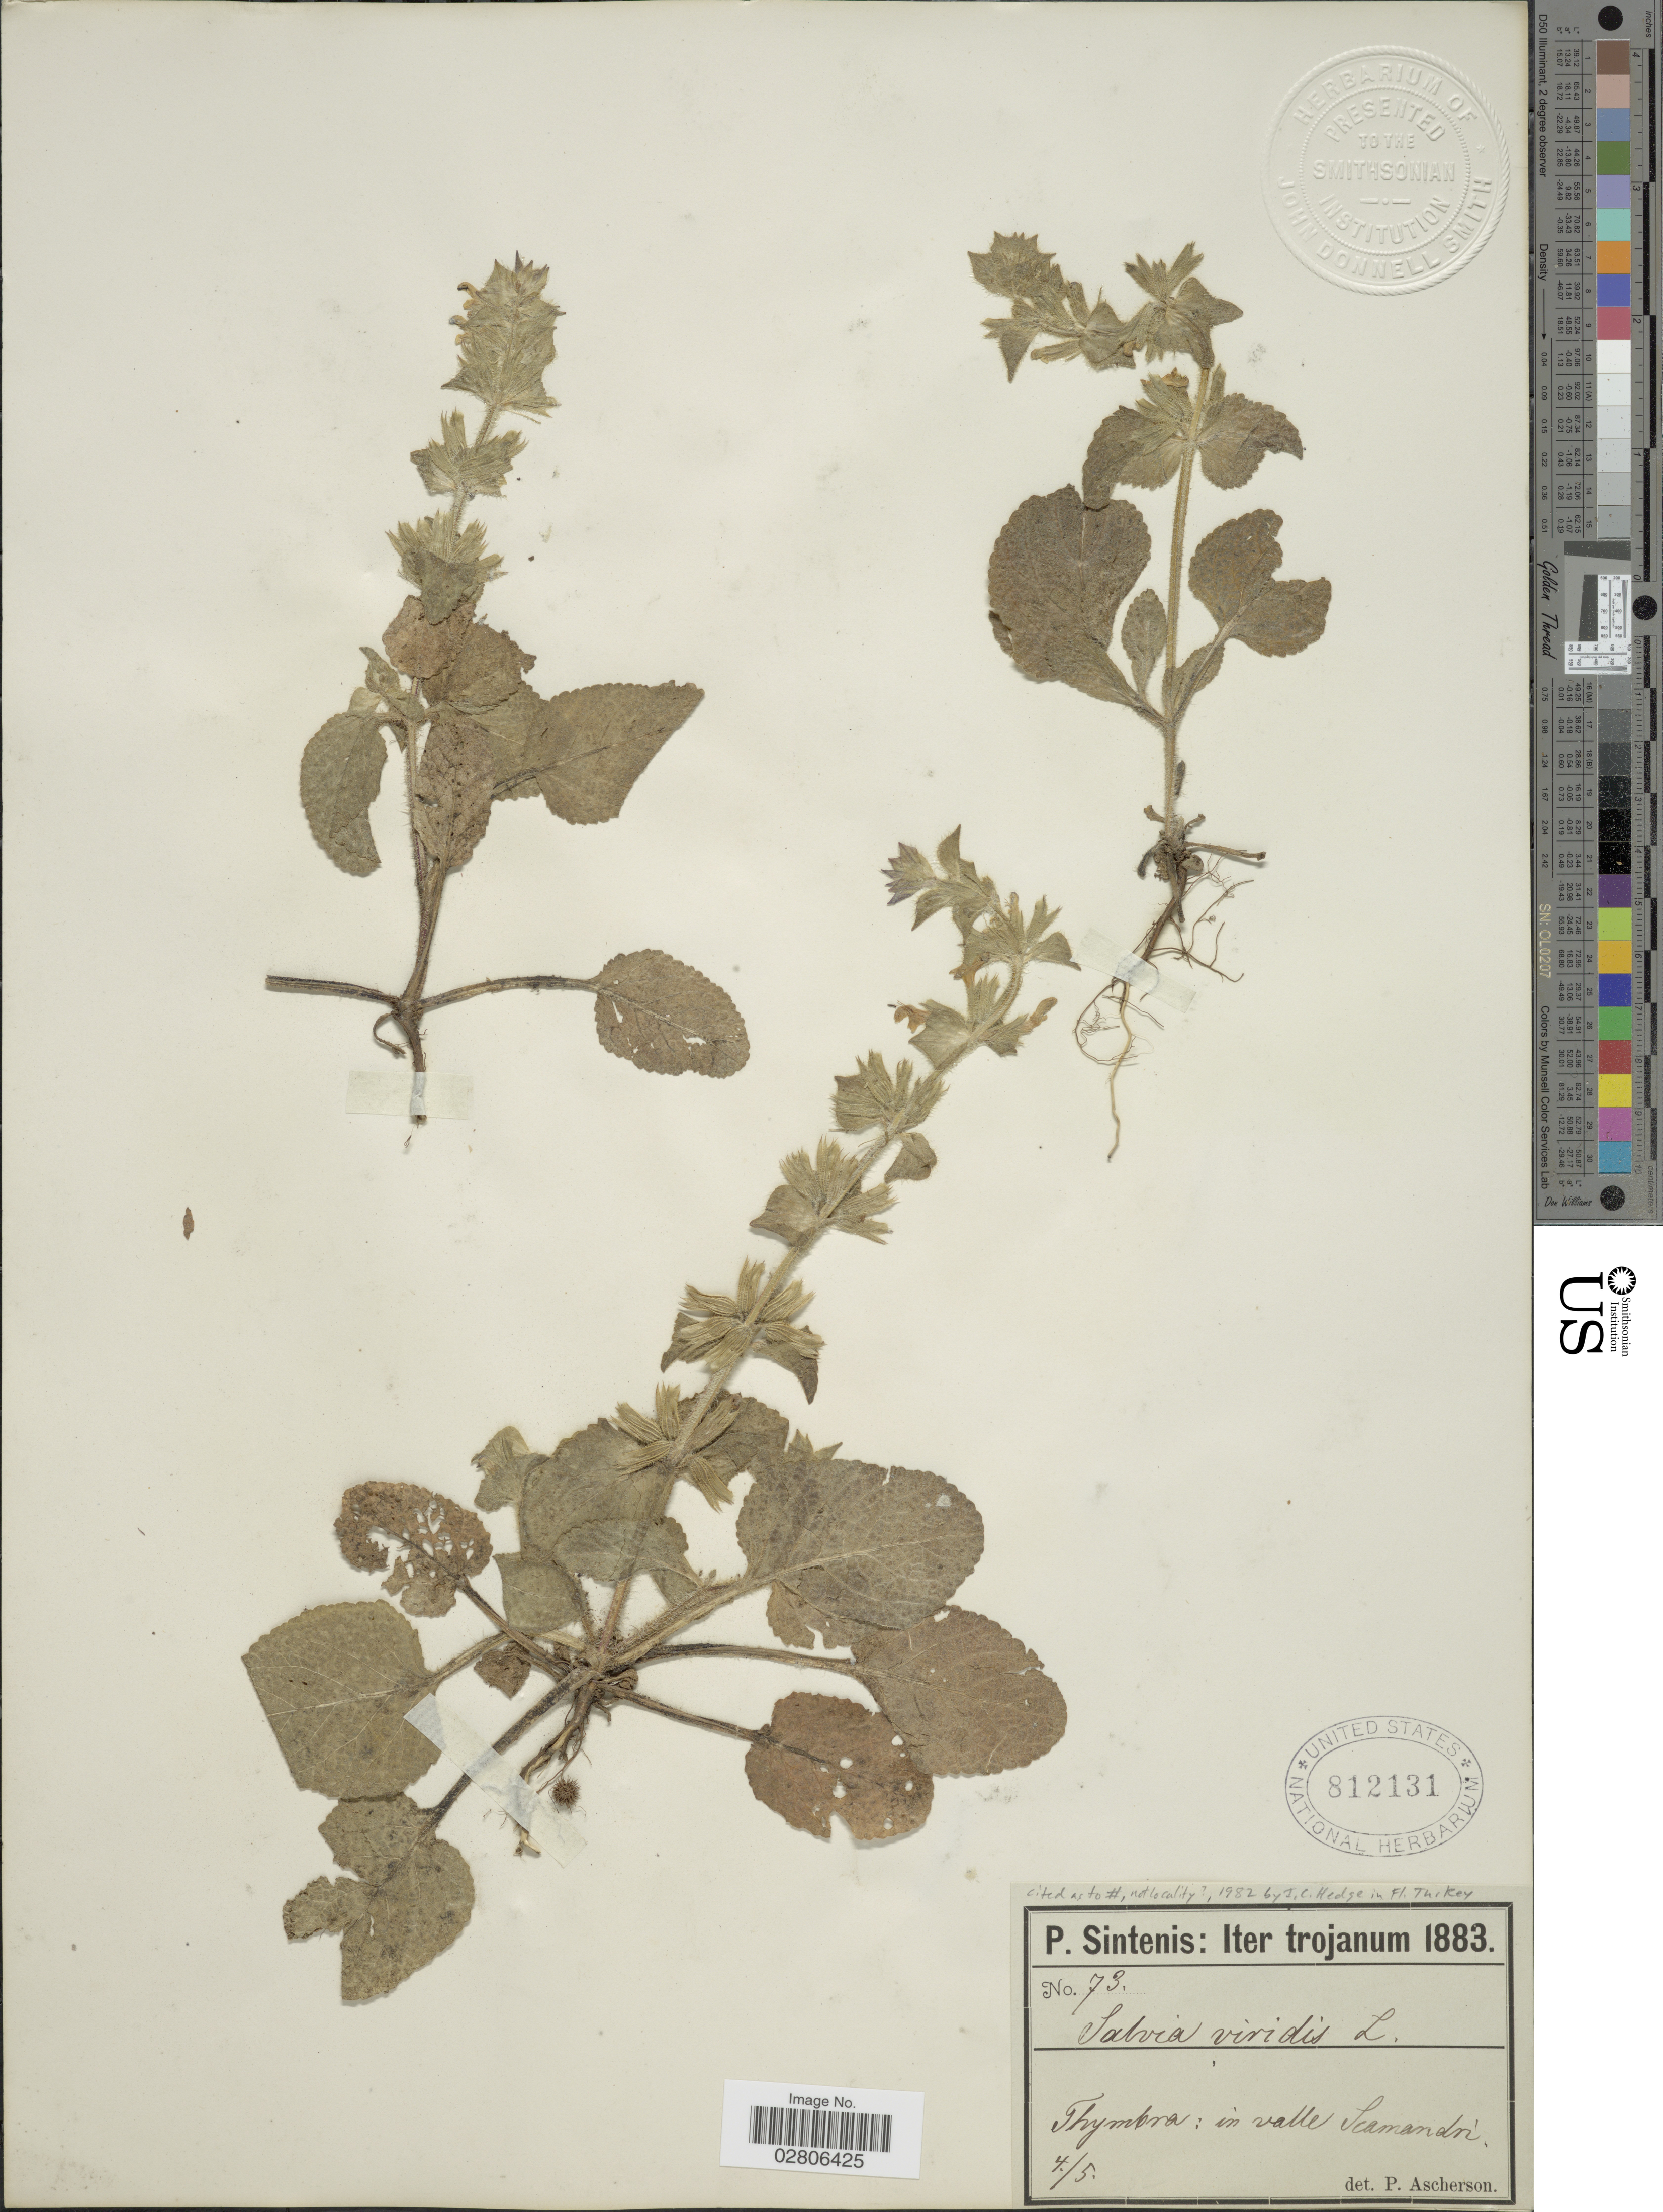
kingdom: Plantae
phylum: Tracheophyta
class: Magnoliopsida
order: Lamiales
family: Lamiaceae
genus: Salvia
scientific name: Salvia viridis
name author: L.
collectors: P. Sintenis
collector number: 73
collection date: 1883-05-04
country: Turkey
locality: Trojanum. Thymbra: in valle Scamandri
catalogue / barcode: US 812131